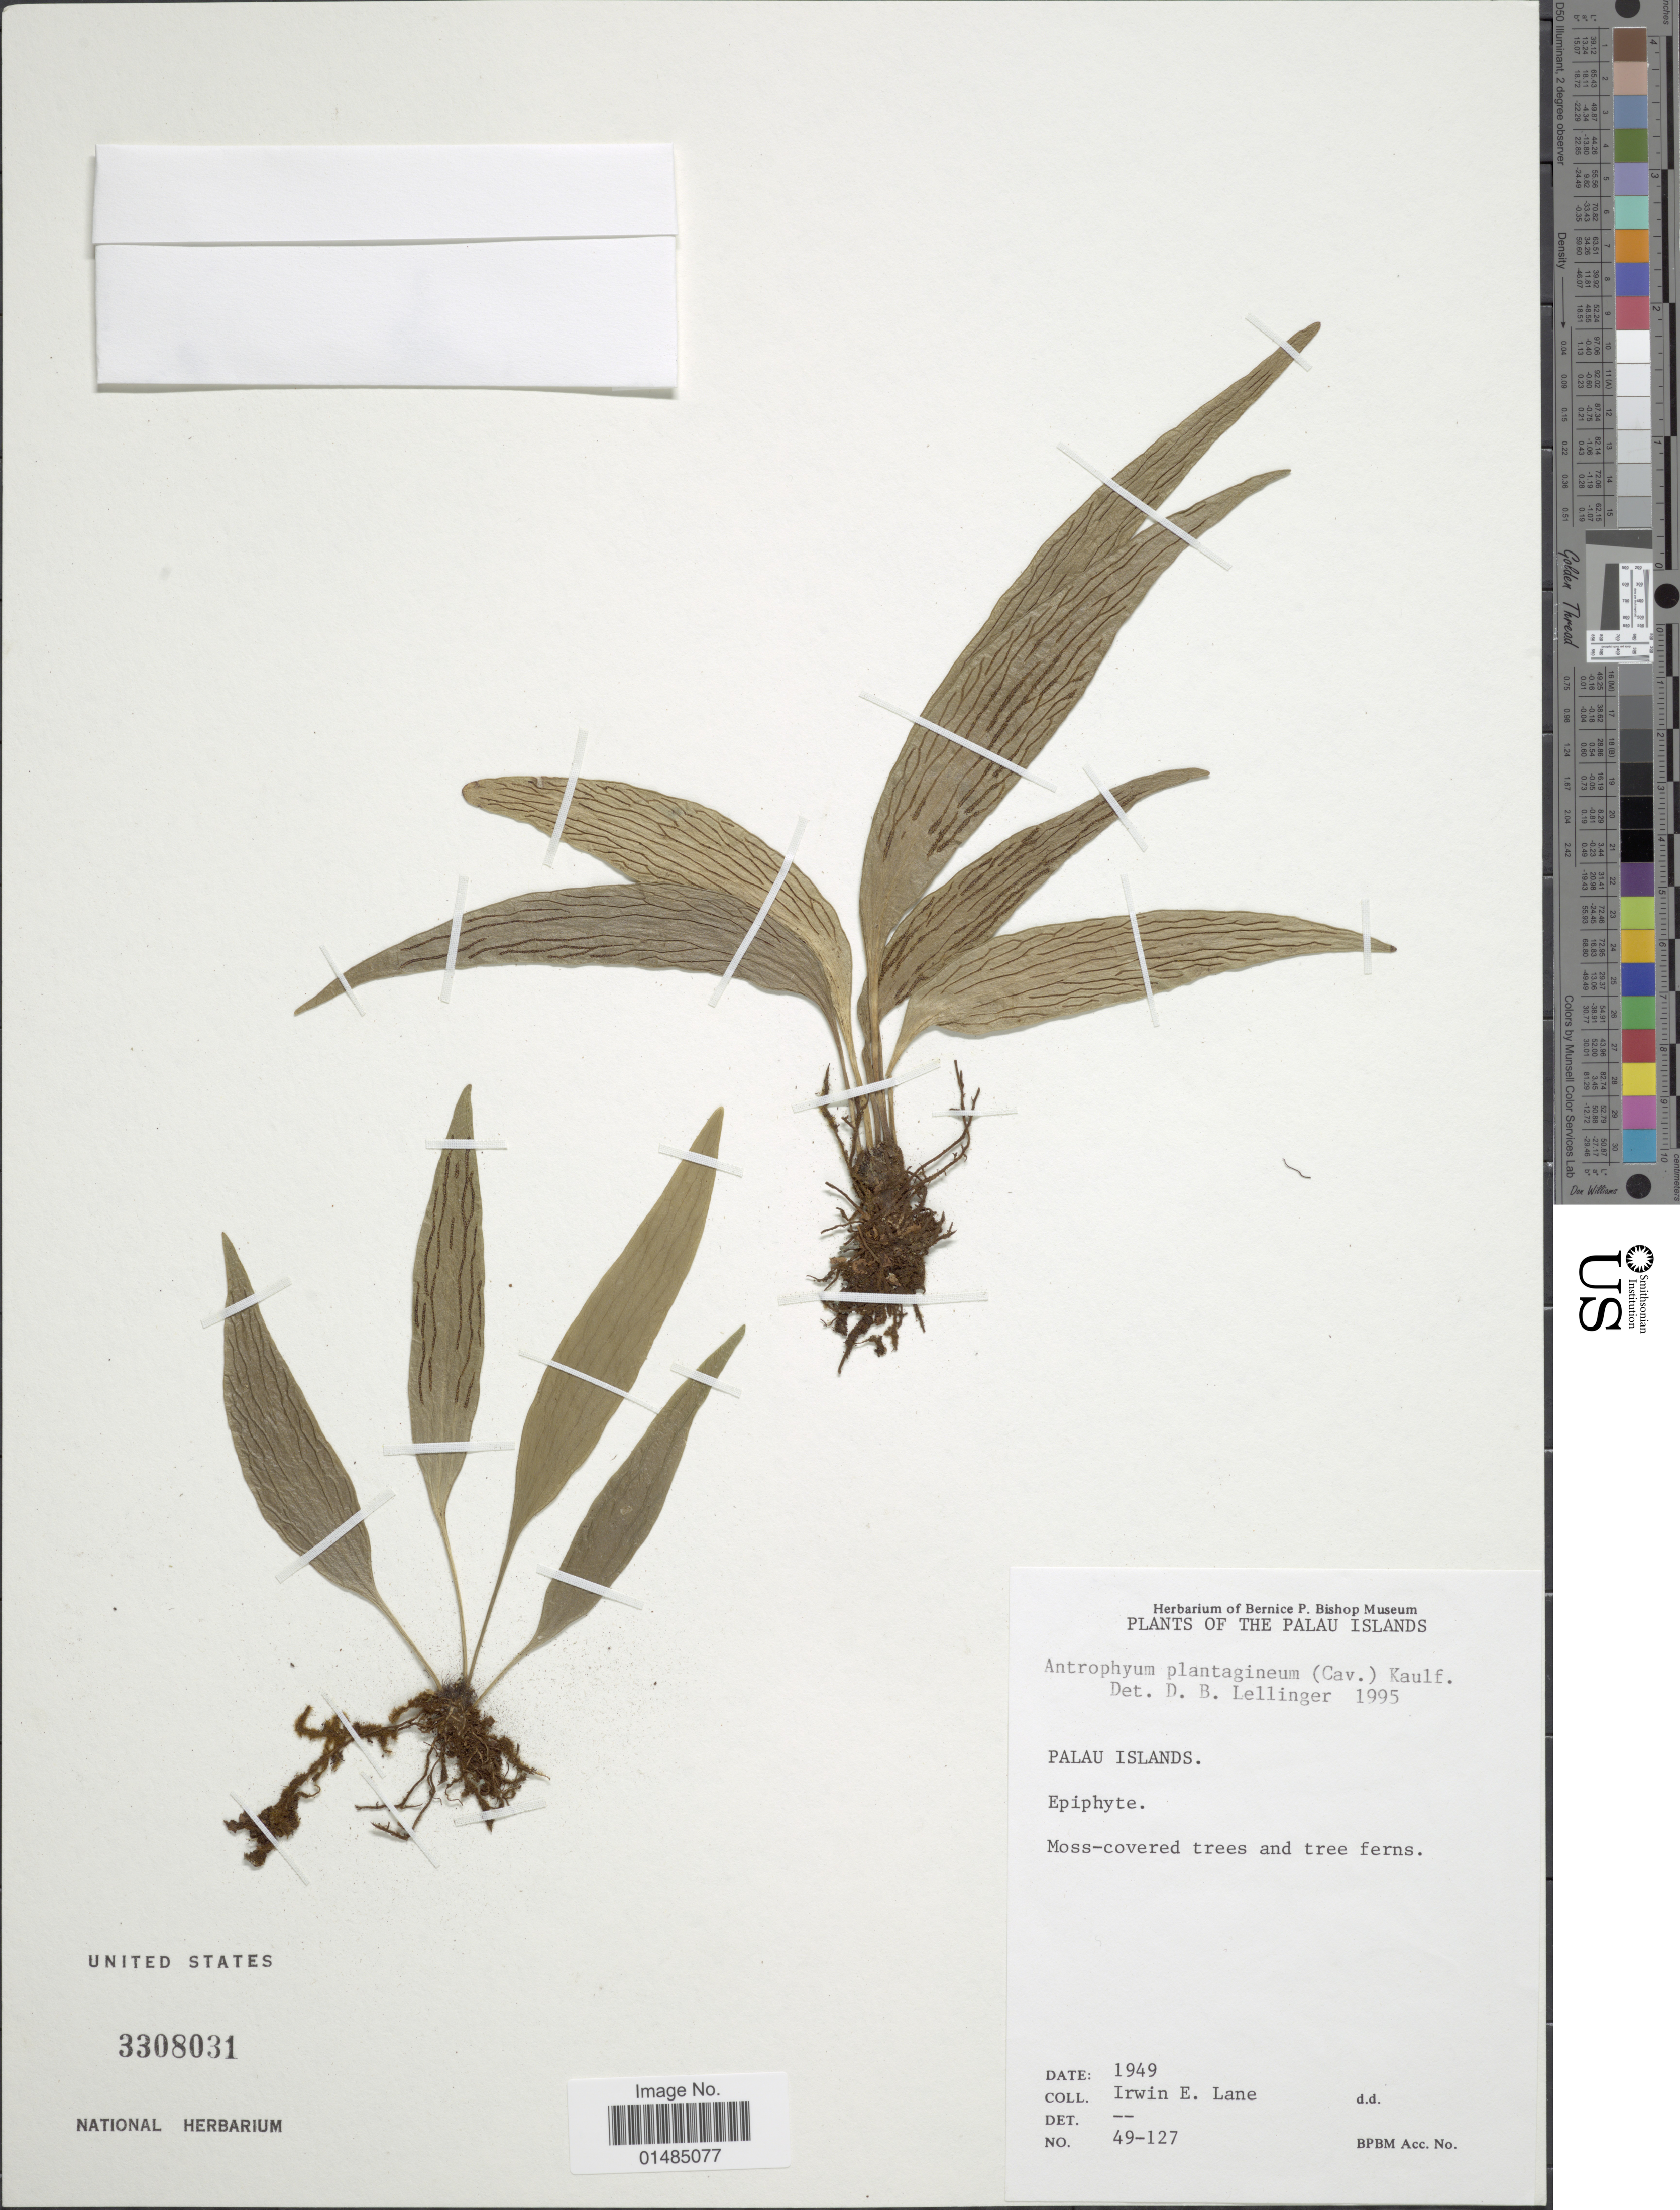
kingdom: Plantae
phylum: Tracheophyta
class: Polypodiopsida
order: Polypodiales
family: Pteridaceae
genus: Antrophyum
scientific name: Antrophyum plantagineum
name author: (Cav.) Kaulf.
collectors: I. Lane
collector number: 49-127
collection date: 1949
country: Palau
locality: The Palau Islands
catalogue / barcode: US 3308031